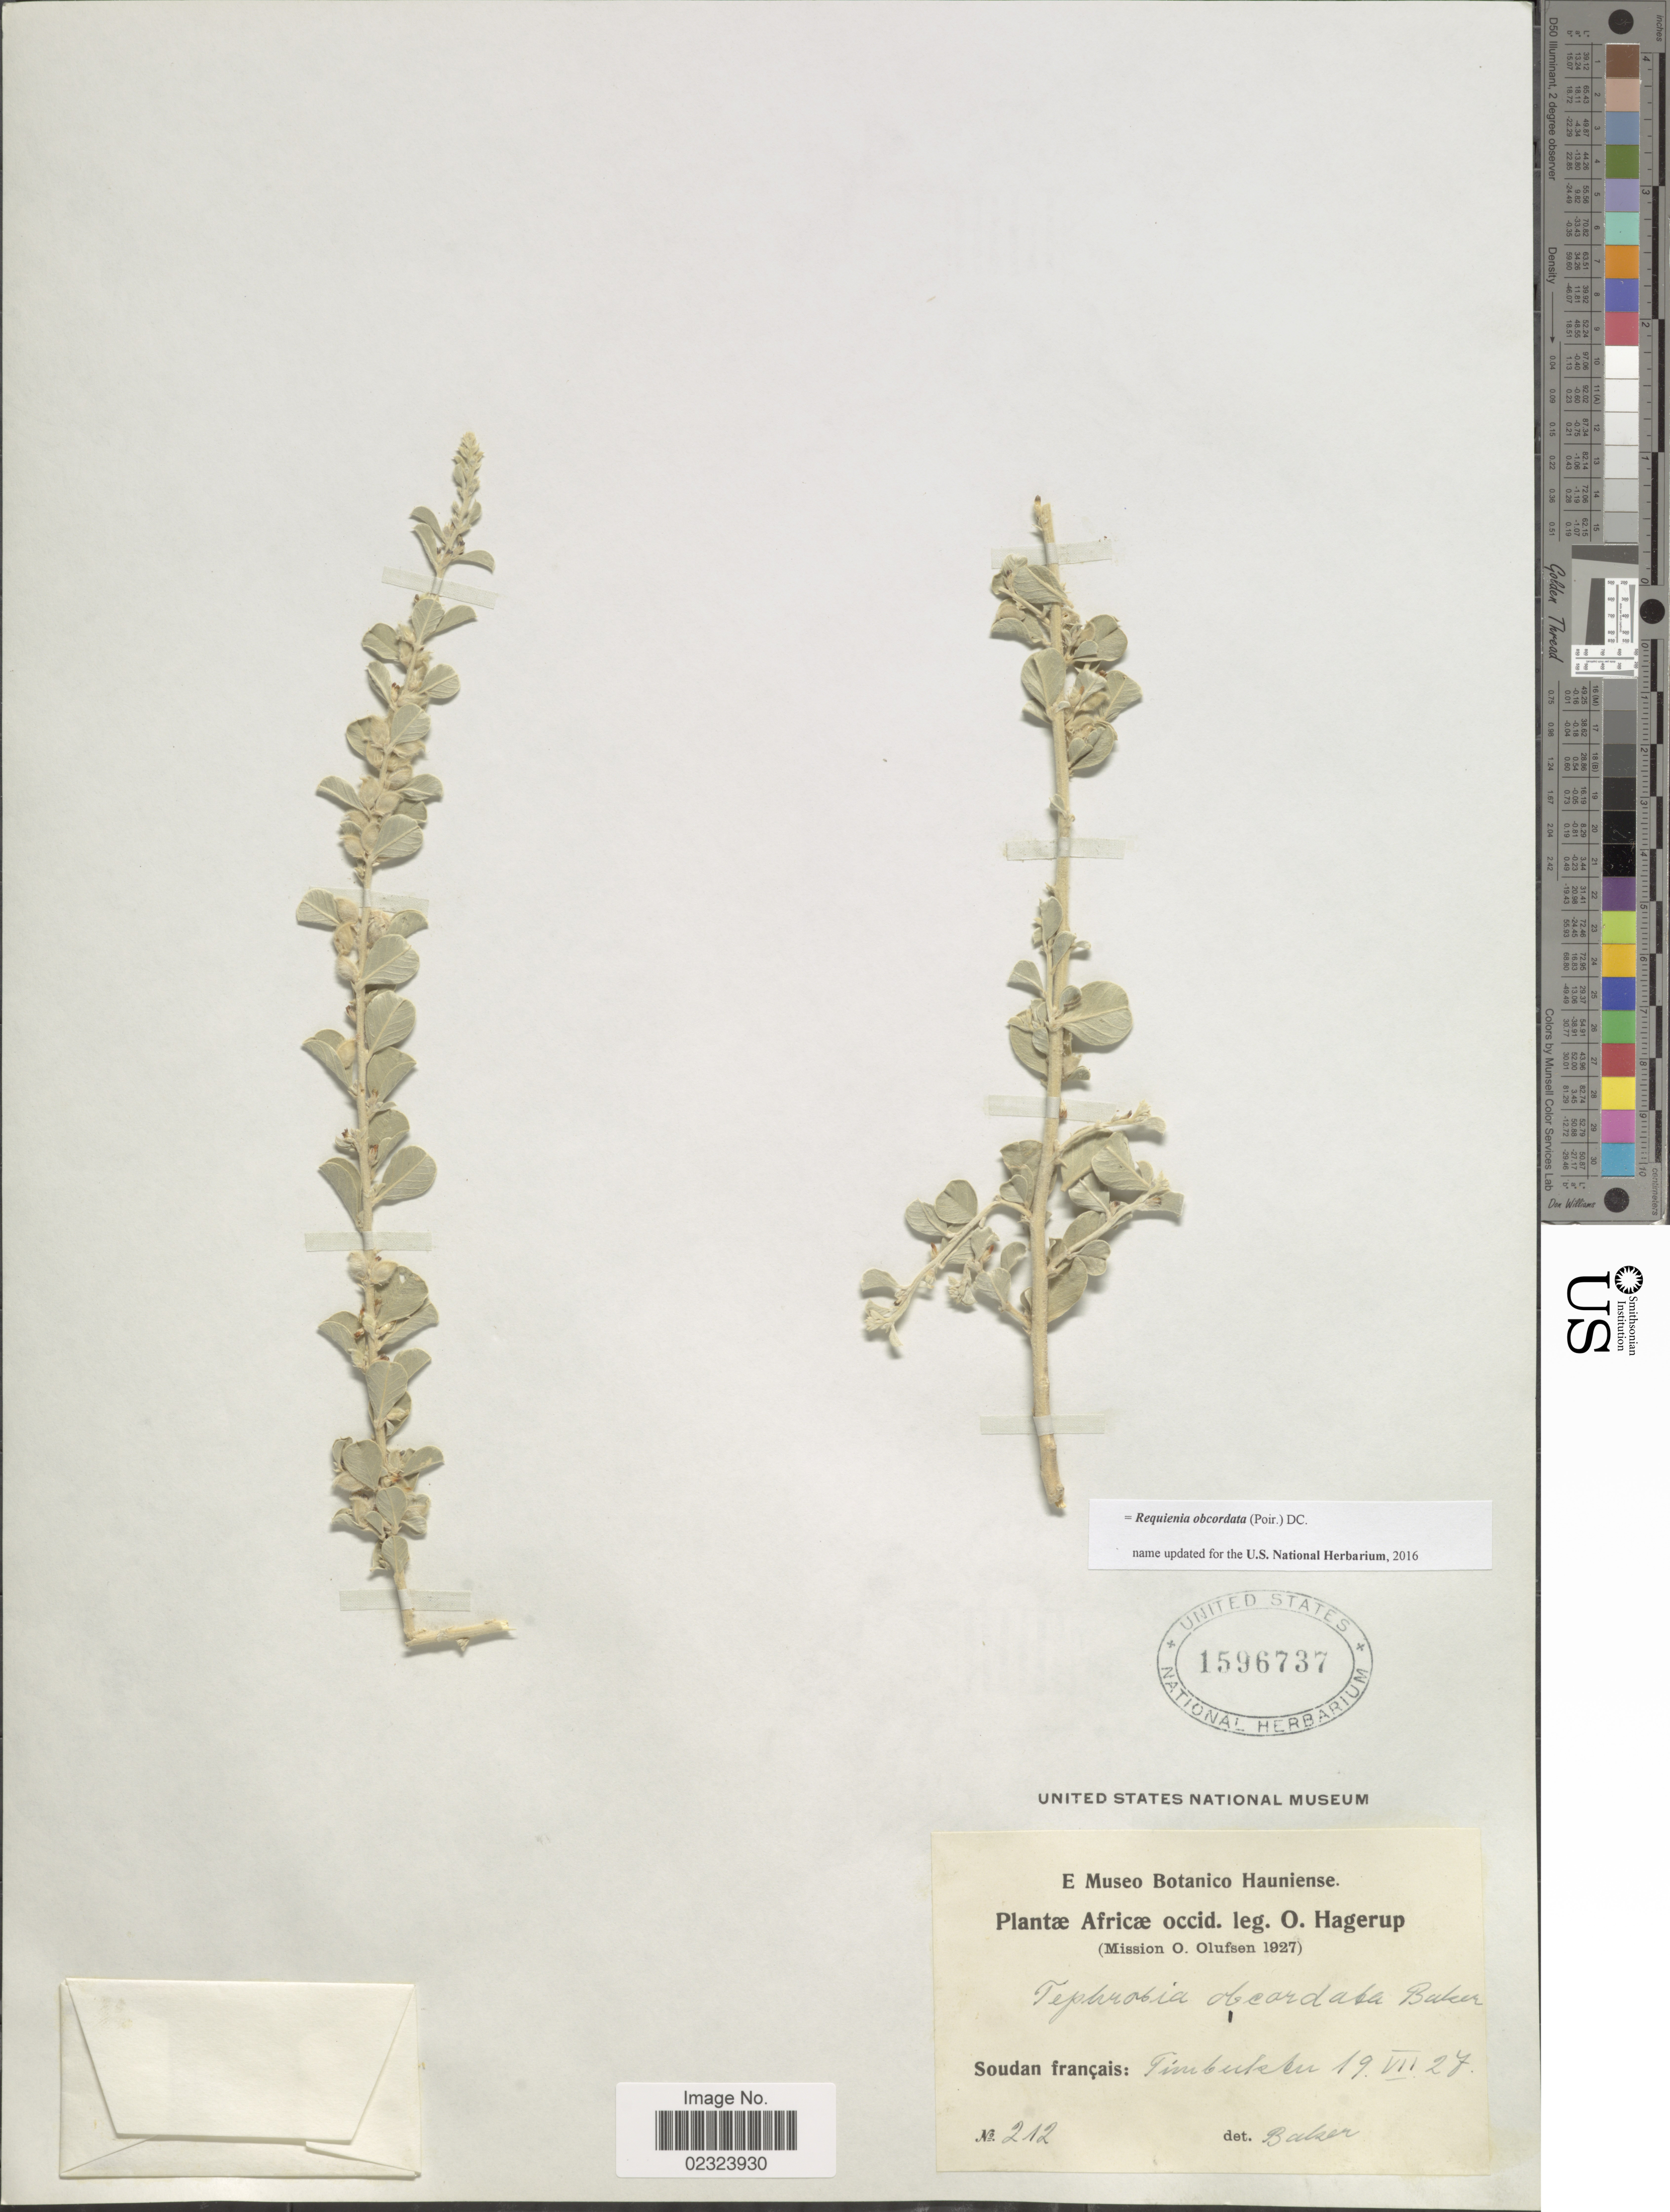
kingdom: Plantae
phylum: Tracheophyta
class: Magnoliopsida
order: Fabales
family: Fabaceae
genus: Requienia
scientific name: Requienia obcordata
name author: (Poir.) DC.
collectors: O. Hagerup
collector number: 212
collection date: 1927-07-19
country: Mali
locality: Africae occid. Soadan francais: Timbuktu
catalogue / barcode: US 1596737